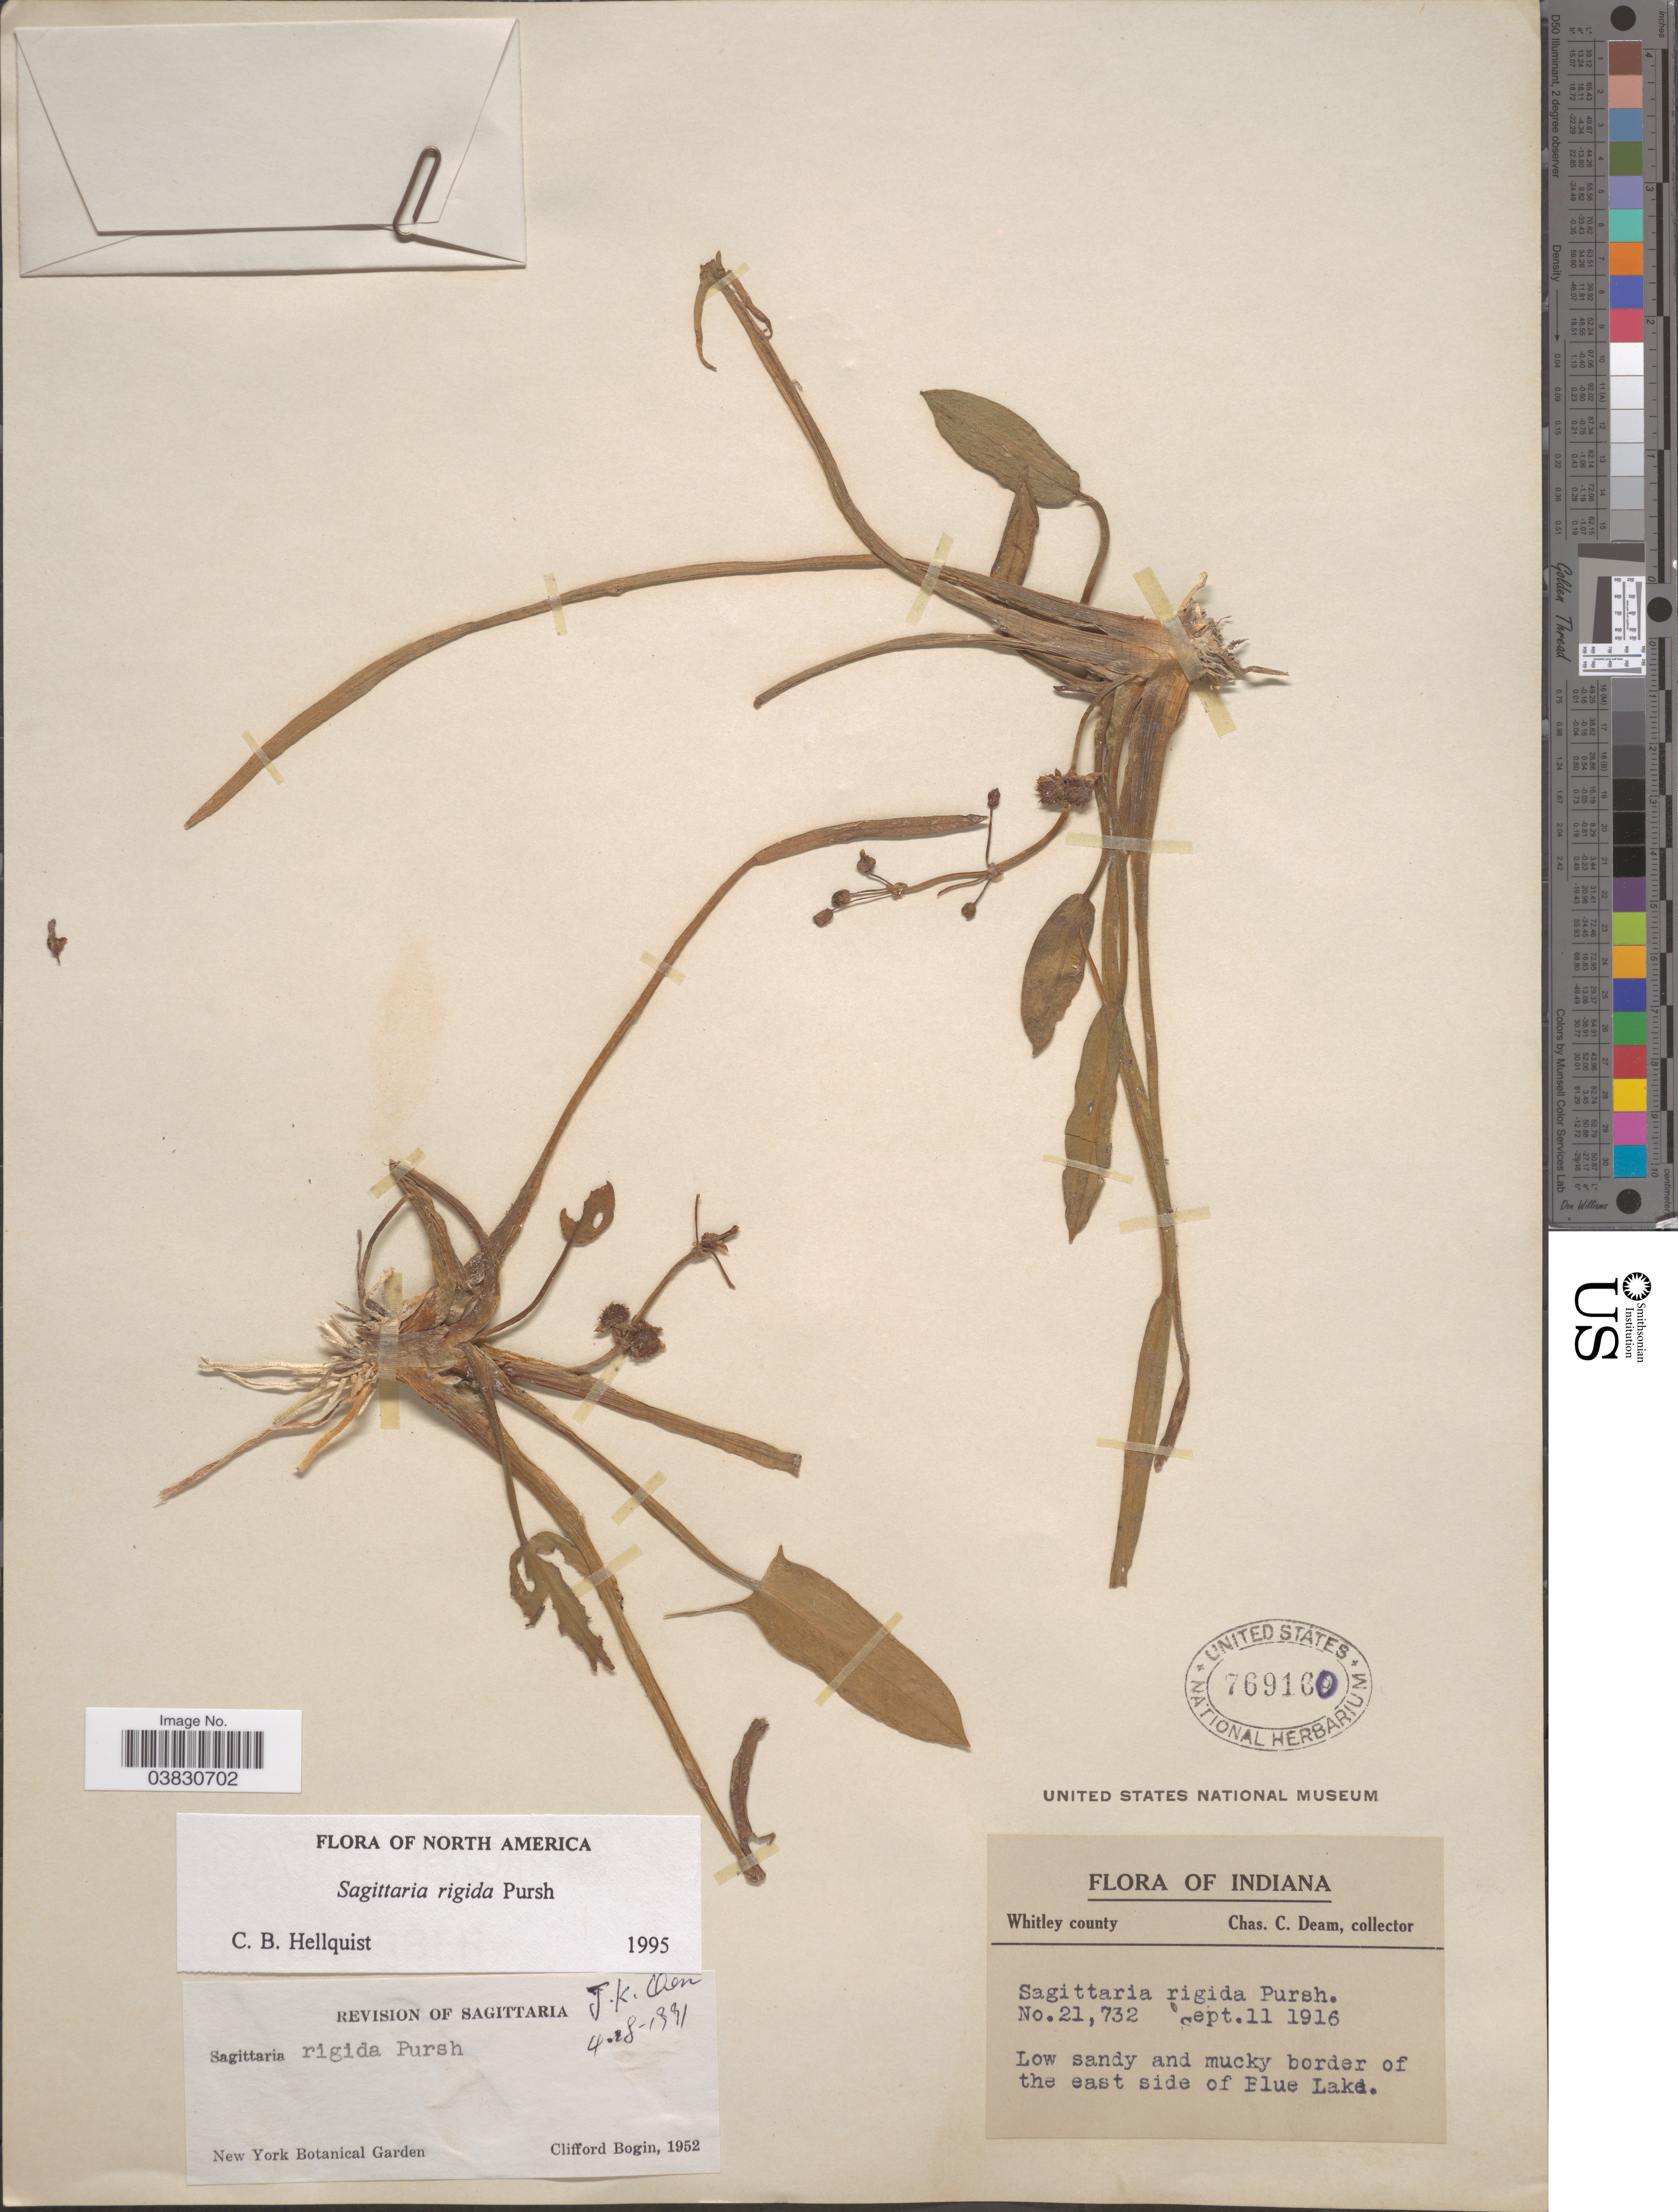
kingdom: Plantae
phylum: Tracheophyta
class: Liliopsida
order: Alismatales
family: Alismataceae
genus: Sagittaria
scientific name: Sagittaria rigida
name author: Pursh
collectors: C. C. Deam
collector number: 21732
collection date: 1916-09-11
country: United States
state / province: Indiana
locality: Border of the east side of Blue Lake.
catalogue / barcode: US 769160